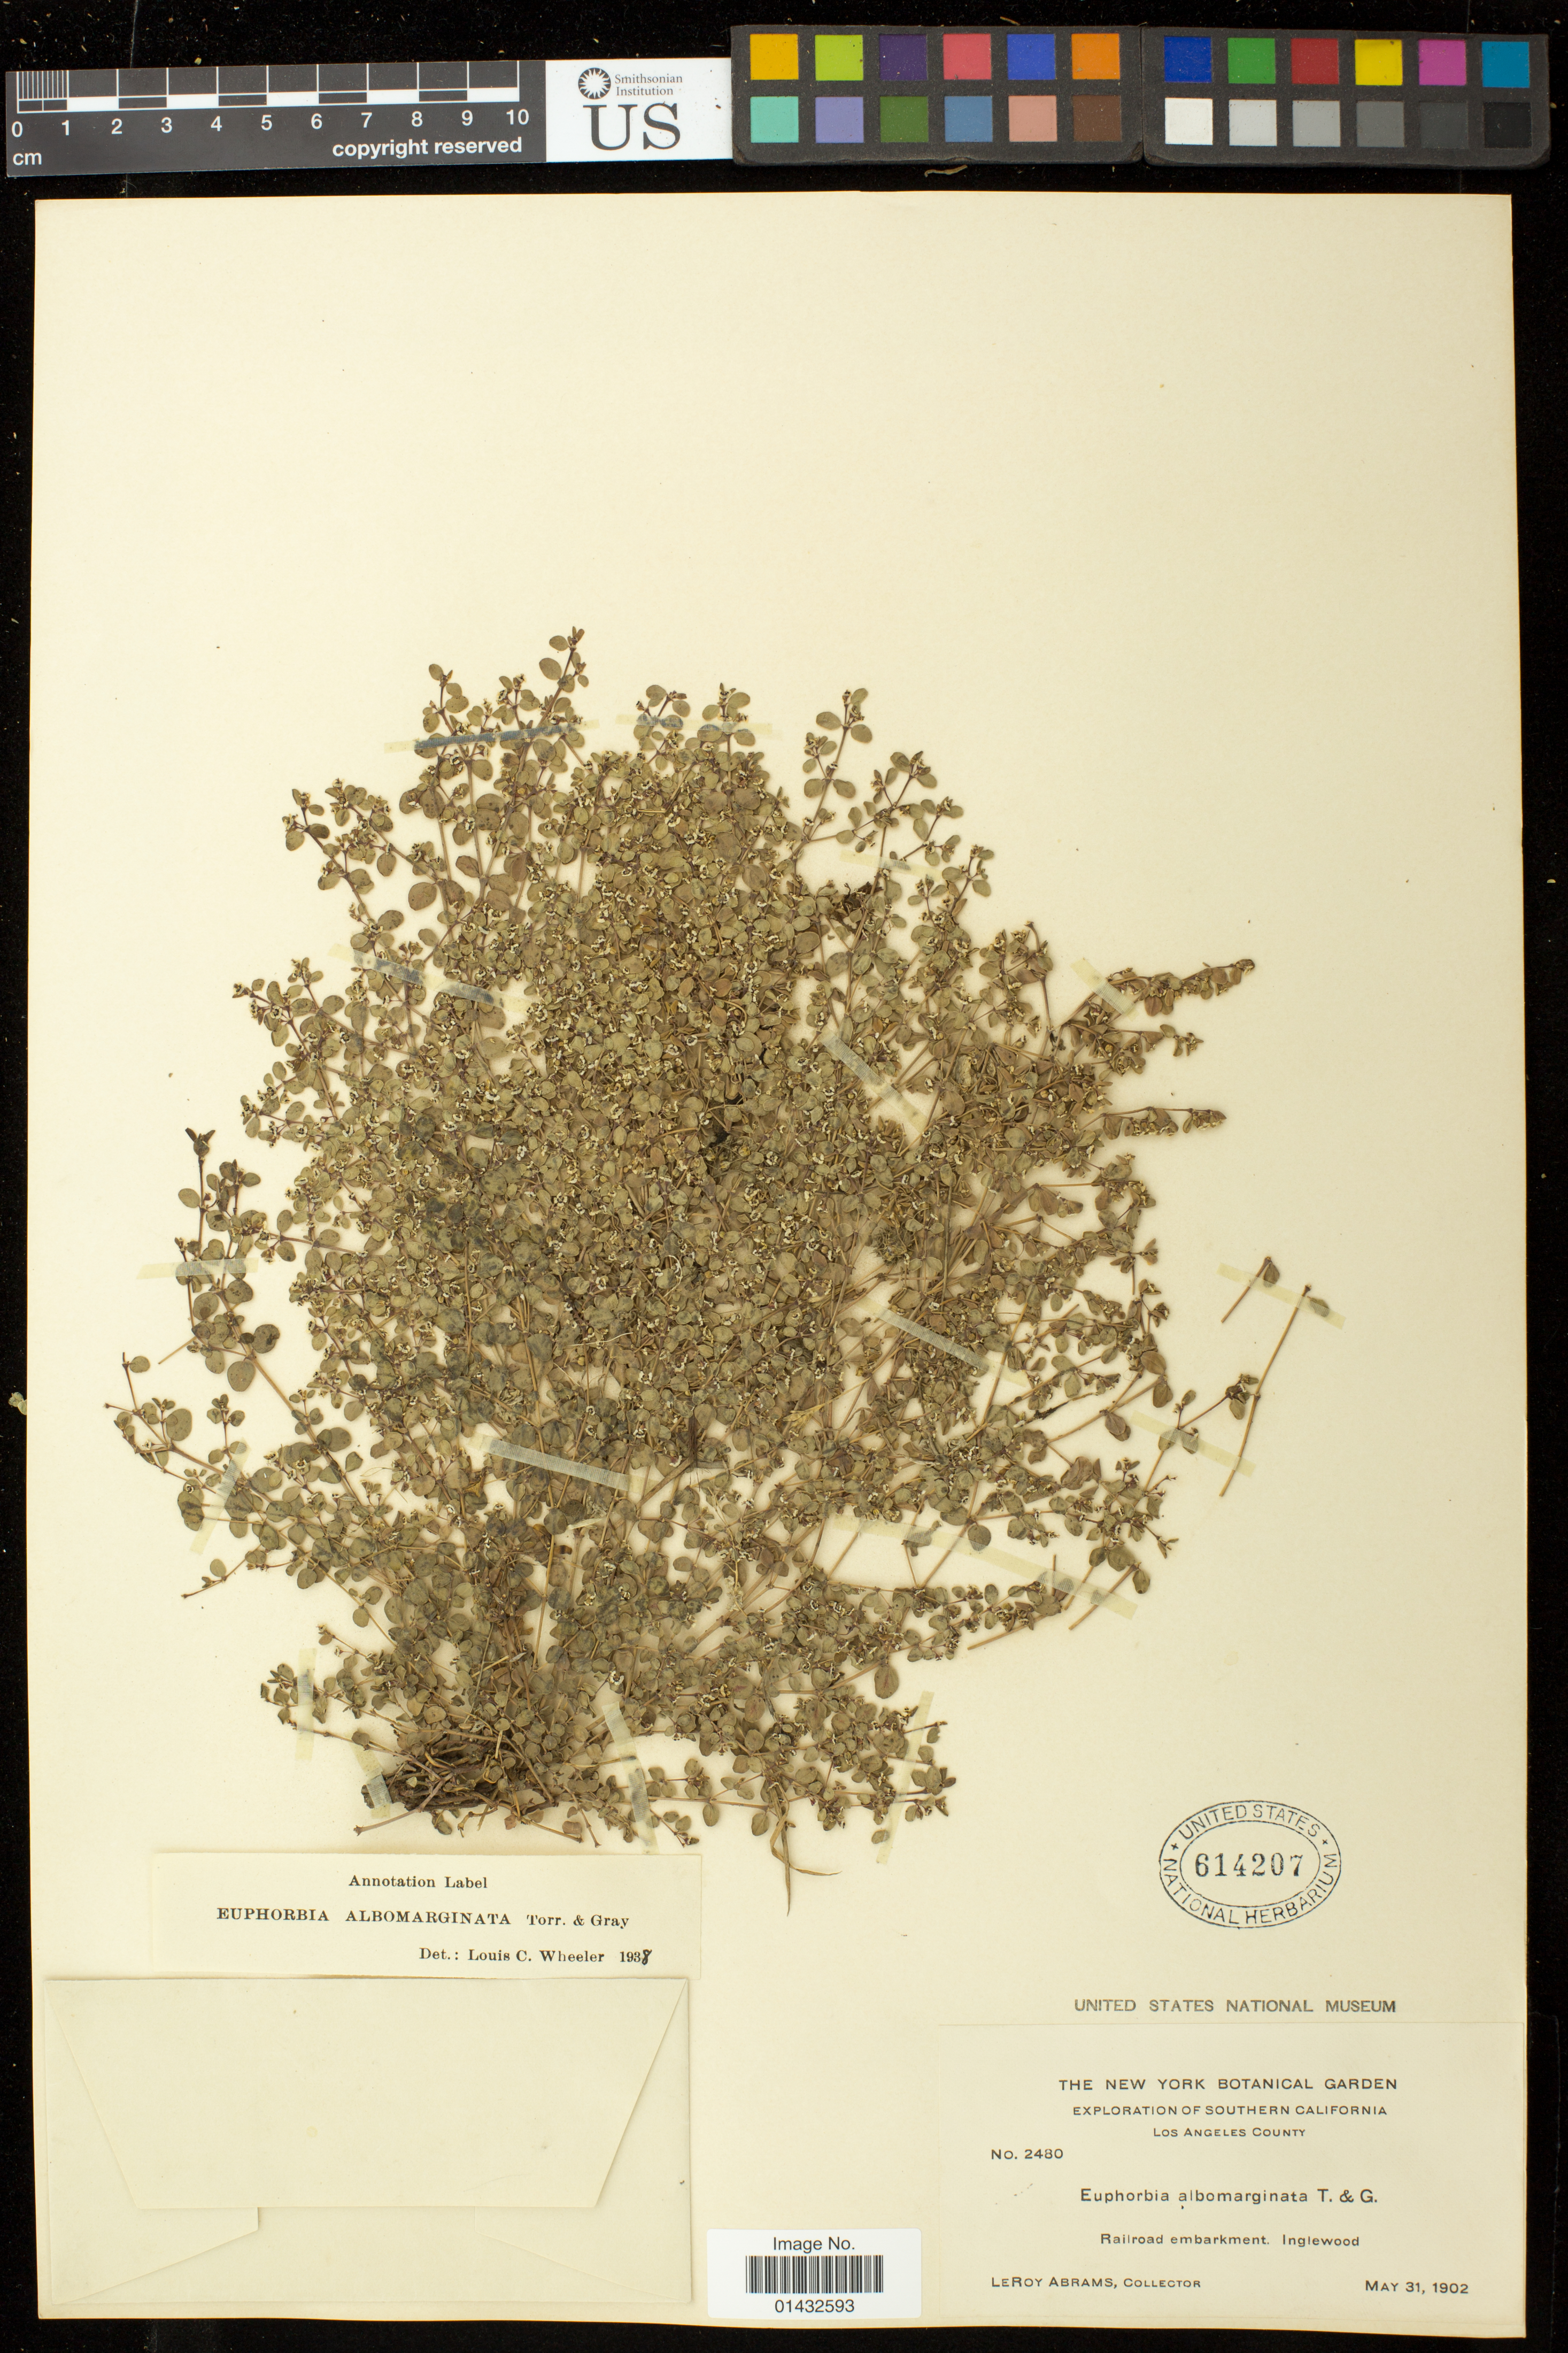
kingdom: Plantae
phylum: Tracheophyta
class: Magnoliopsida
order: Malpighiales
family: Euphorbiaceae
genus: Euphorbia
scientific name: Euphorbia albomarginata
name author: Torr. & A. Gray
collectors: L. Abrams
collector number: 2480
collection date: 1902-05-31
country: United States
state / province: California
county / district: Los Angeles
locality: Railroad embankment. Inglewood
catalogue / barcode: US 614207